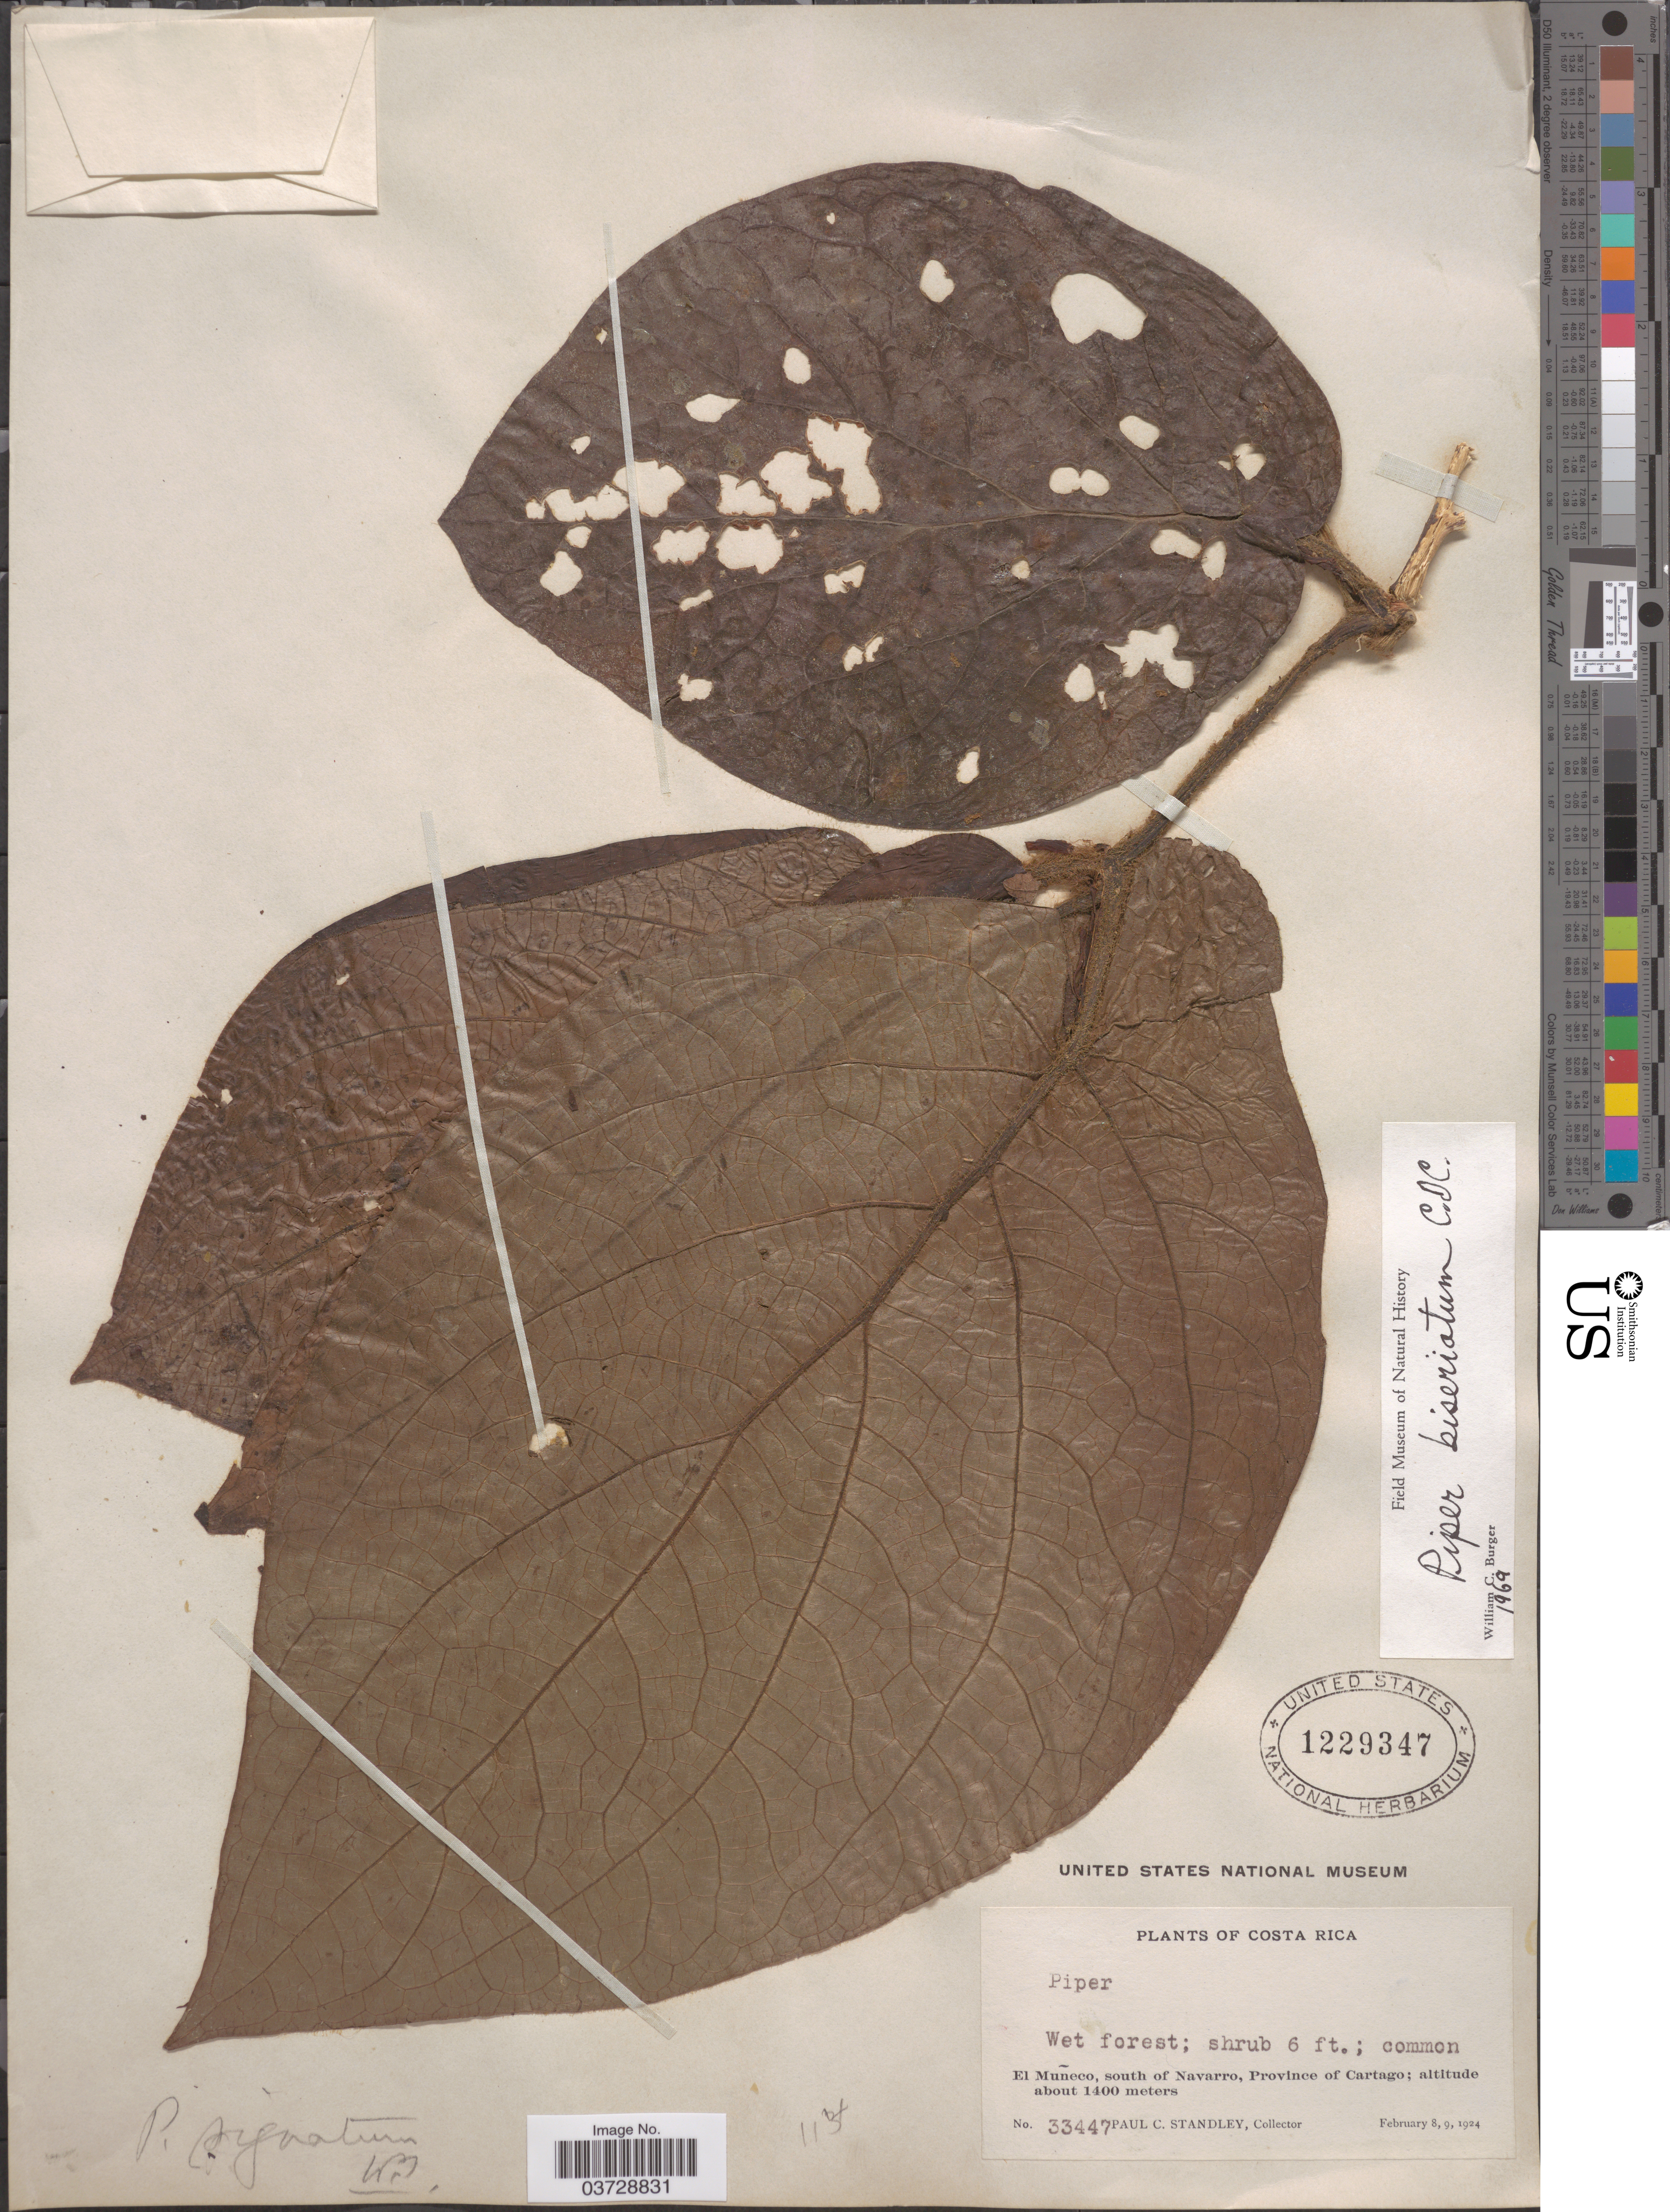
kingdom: Plantae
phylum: Tracheophyta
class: Magnoliopsida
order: Piperales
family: Piperaceae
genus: Piper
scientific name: Piper biseriatum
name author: C. DC.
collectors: P. C. Standley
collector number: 33447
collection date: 1924-02-08/1924-02-09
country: Costa Rica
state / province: Cartago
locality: El Muñeco, south of Navarro.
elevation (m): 1400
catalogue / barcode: US 1229347